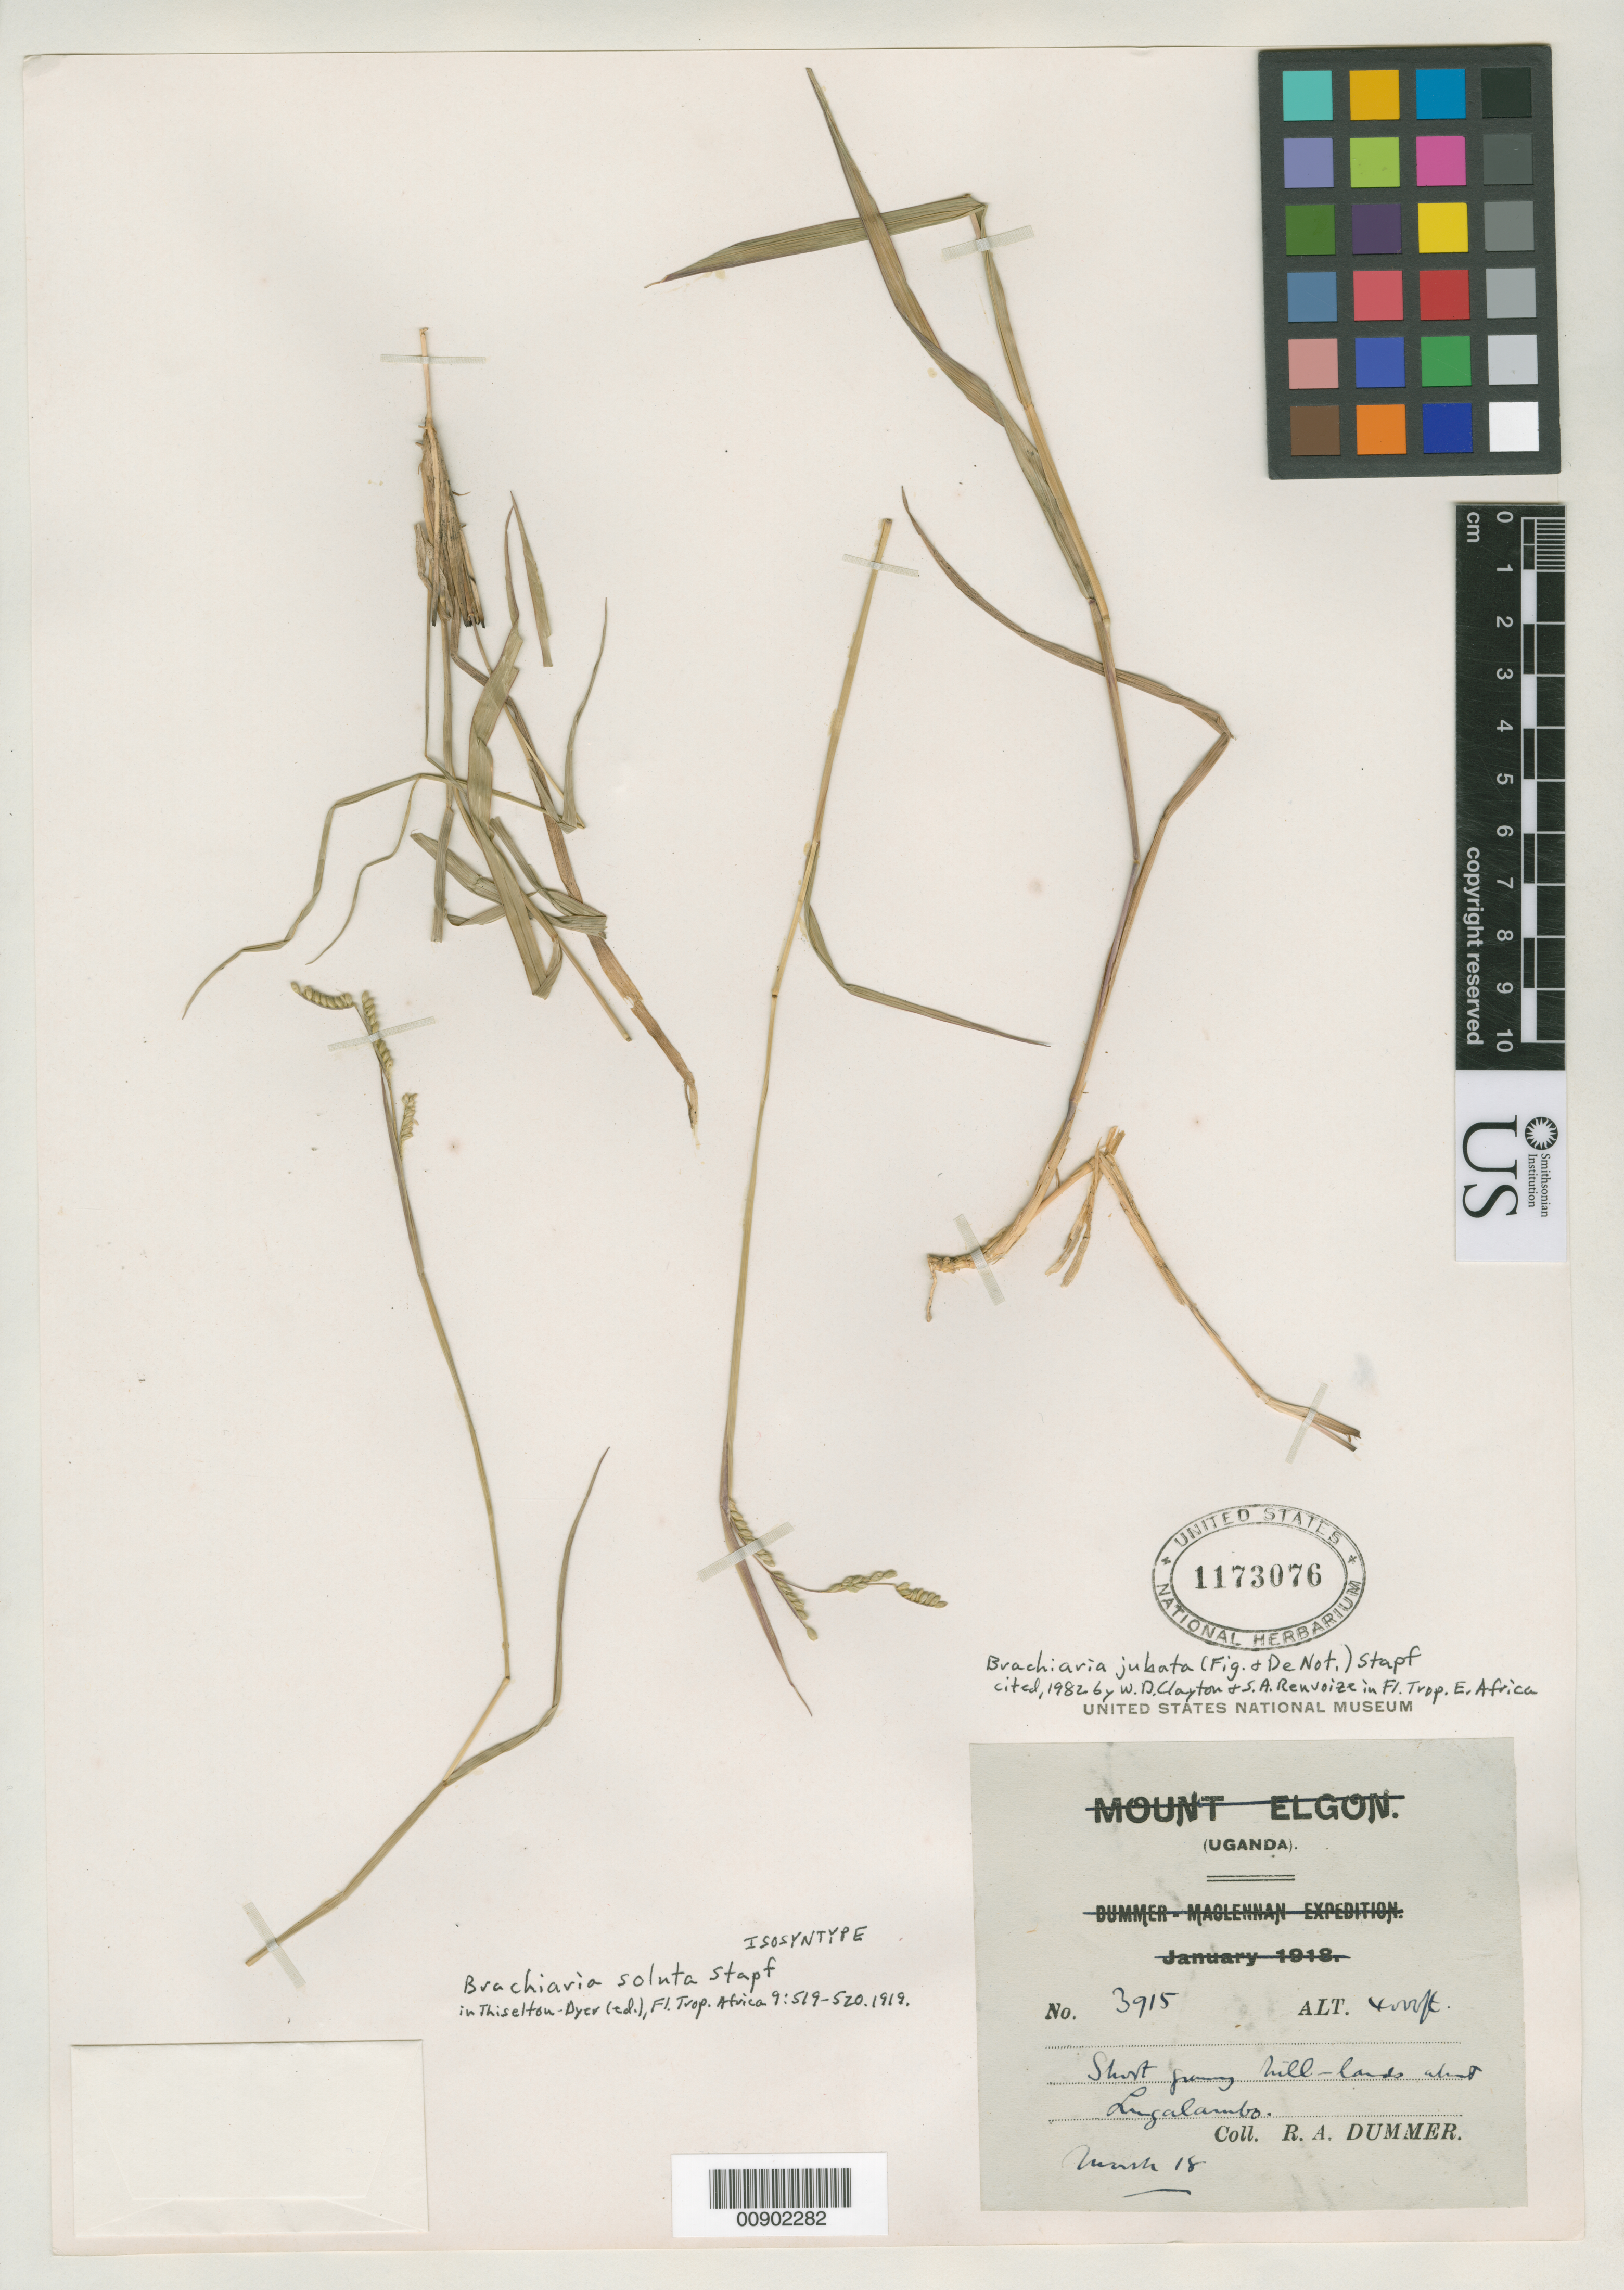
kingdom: Plantae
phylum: Tracheophyta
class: Liliopsida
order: Poales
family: Poaceae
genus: Brachiaria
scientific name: Brachiaria soluta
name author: Stapf in Dyer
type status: Isosyntype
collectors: R. Dümmer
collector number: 3915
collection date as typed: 18 Mar 191-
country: Uganda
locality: Short grassy hill - lands about Lugalambo [? Protologue, "Tugalambo"].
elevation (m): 1219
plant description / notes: Currently accepted name as cited by W.D. Clayton & S.A. Renvoize in Fl. Trop. E. Africa (1982).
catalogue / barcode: US 1173076